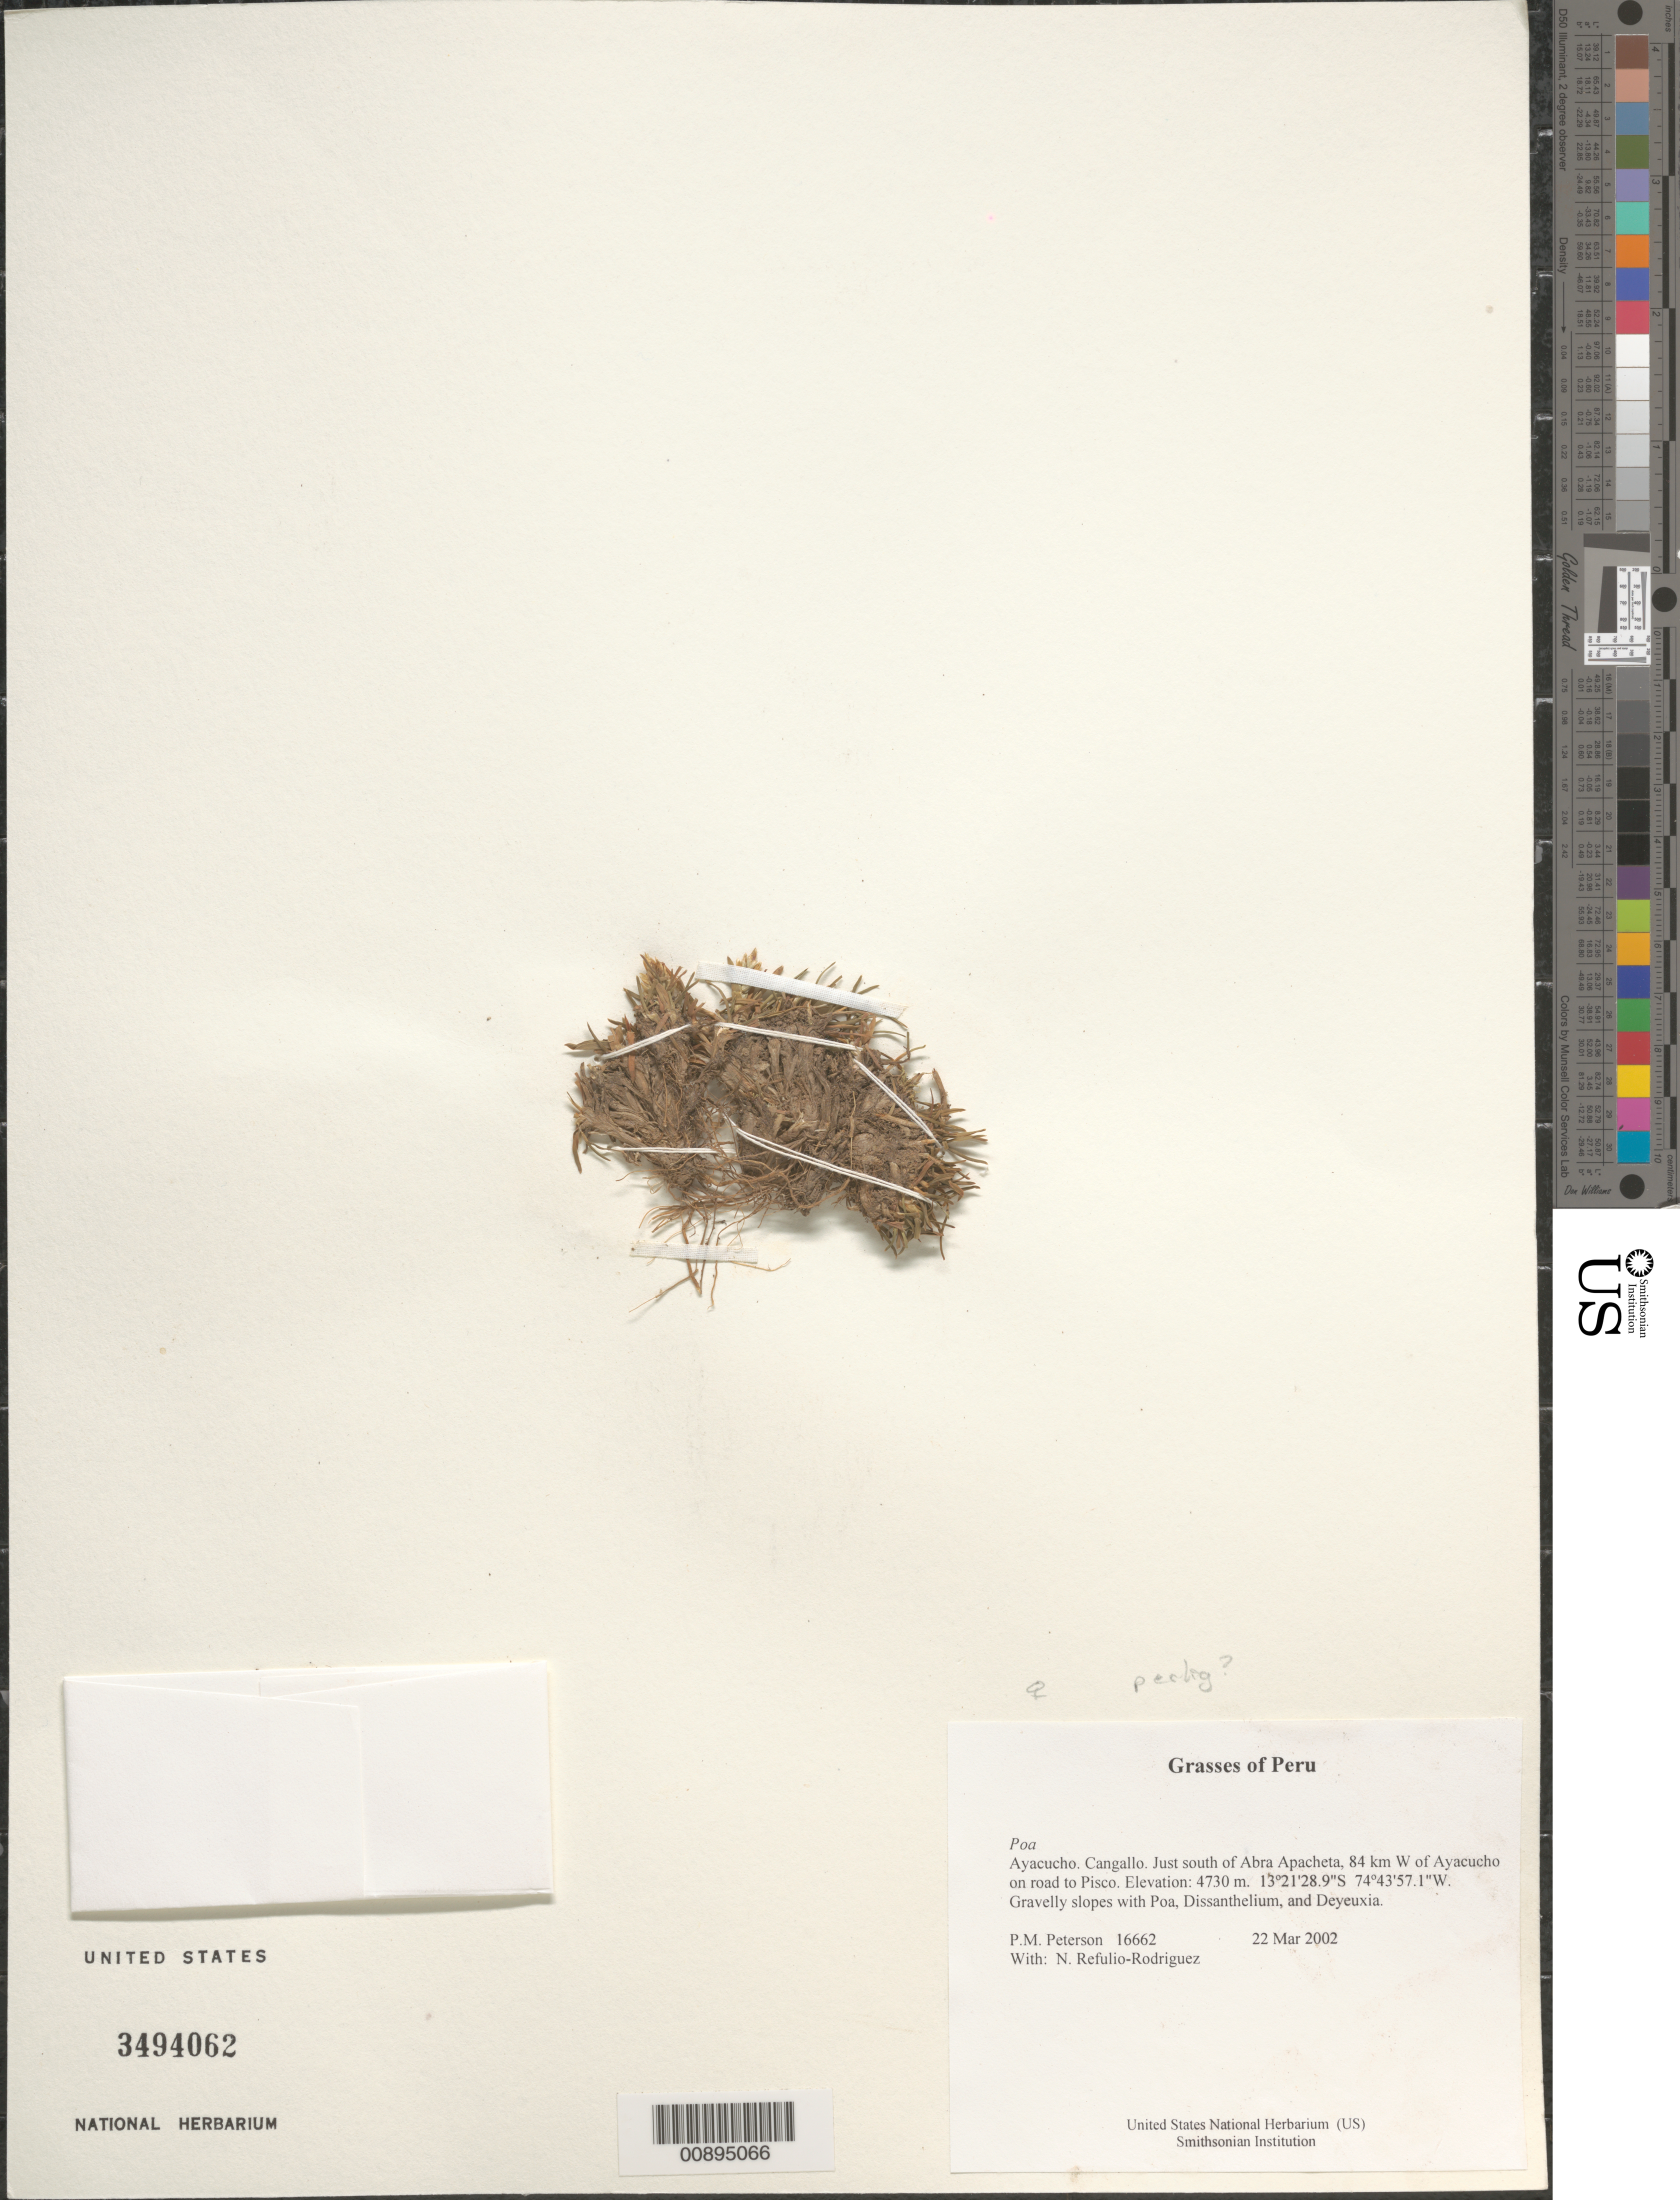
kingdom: Plantae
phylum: Tracheophyta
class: Liliopsida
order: Poales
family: Poaceae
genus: Poa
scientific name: Poa perligulata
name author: Pilg.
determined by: Soreng, Robert J., Research Associate (BOT), Smithsonian Institution - National Museum of Natural History (UNITED STATES)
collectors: P. M. Peterson & N. Refulio-Rodríguez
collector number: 16662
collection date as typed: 22 Mar 2002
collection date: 2002-03-22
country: Peru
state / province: Ayacucho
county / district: Cangallo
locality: Just south of Abra Apacheta, 84 km W of Ayacucho on road to Pisco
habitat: Gravelly slopes with ~Poa, Dissanthelium, and Deyeuxia~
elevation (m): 4730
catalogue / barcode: US 3494062